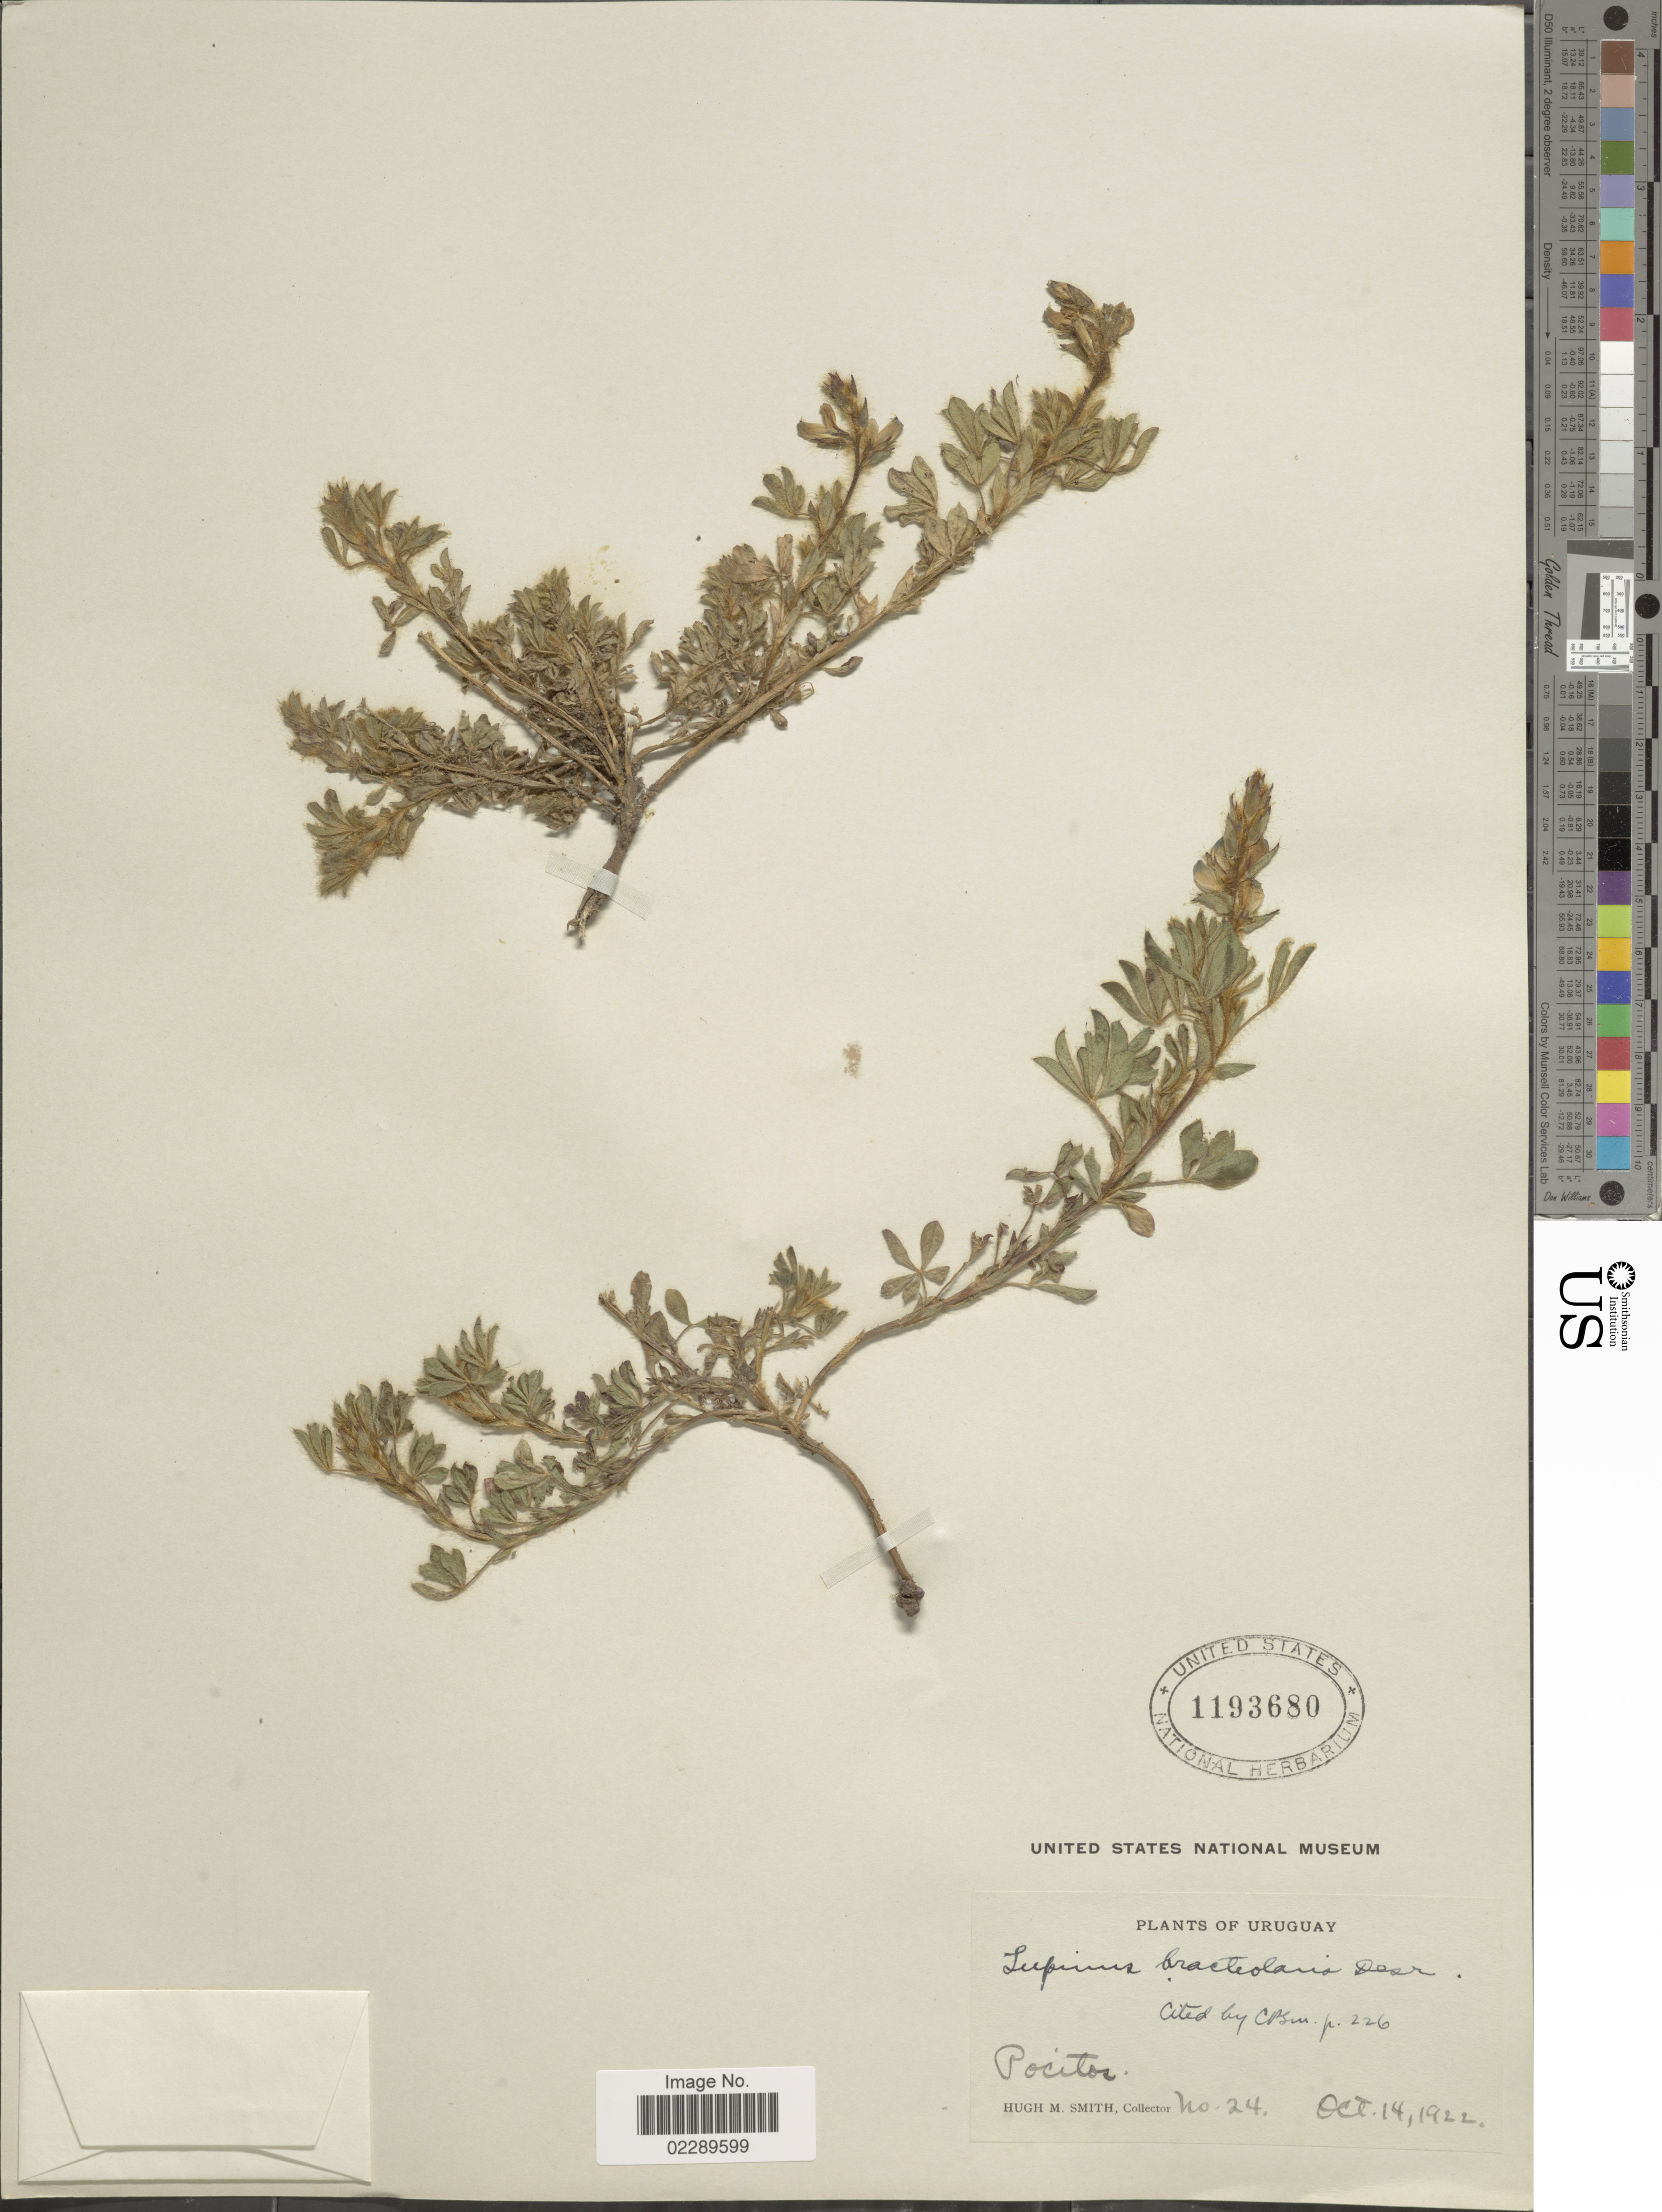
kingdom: Plantae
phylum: Tracheophyta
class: Magnoliopsida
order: Fabales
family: Fabaceae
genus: Lupinus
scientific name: Lupinus bracteolaris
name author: Desr.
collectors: H. M. Smith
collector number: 24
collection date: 1922-10-14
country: Uruguay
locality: Pocitos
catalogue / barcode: US 1193680